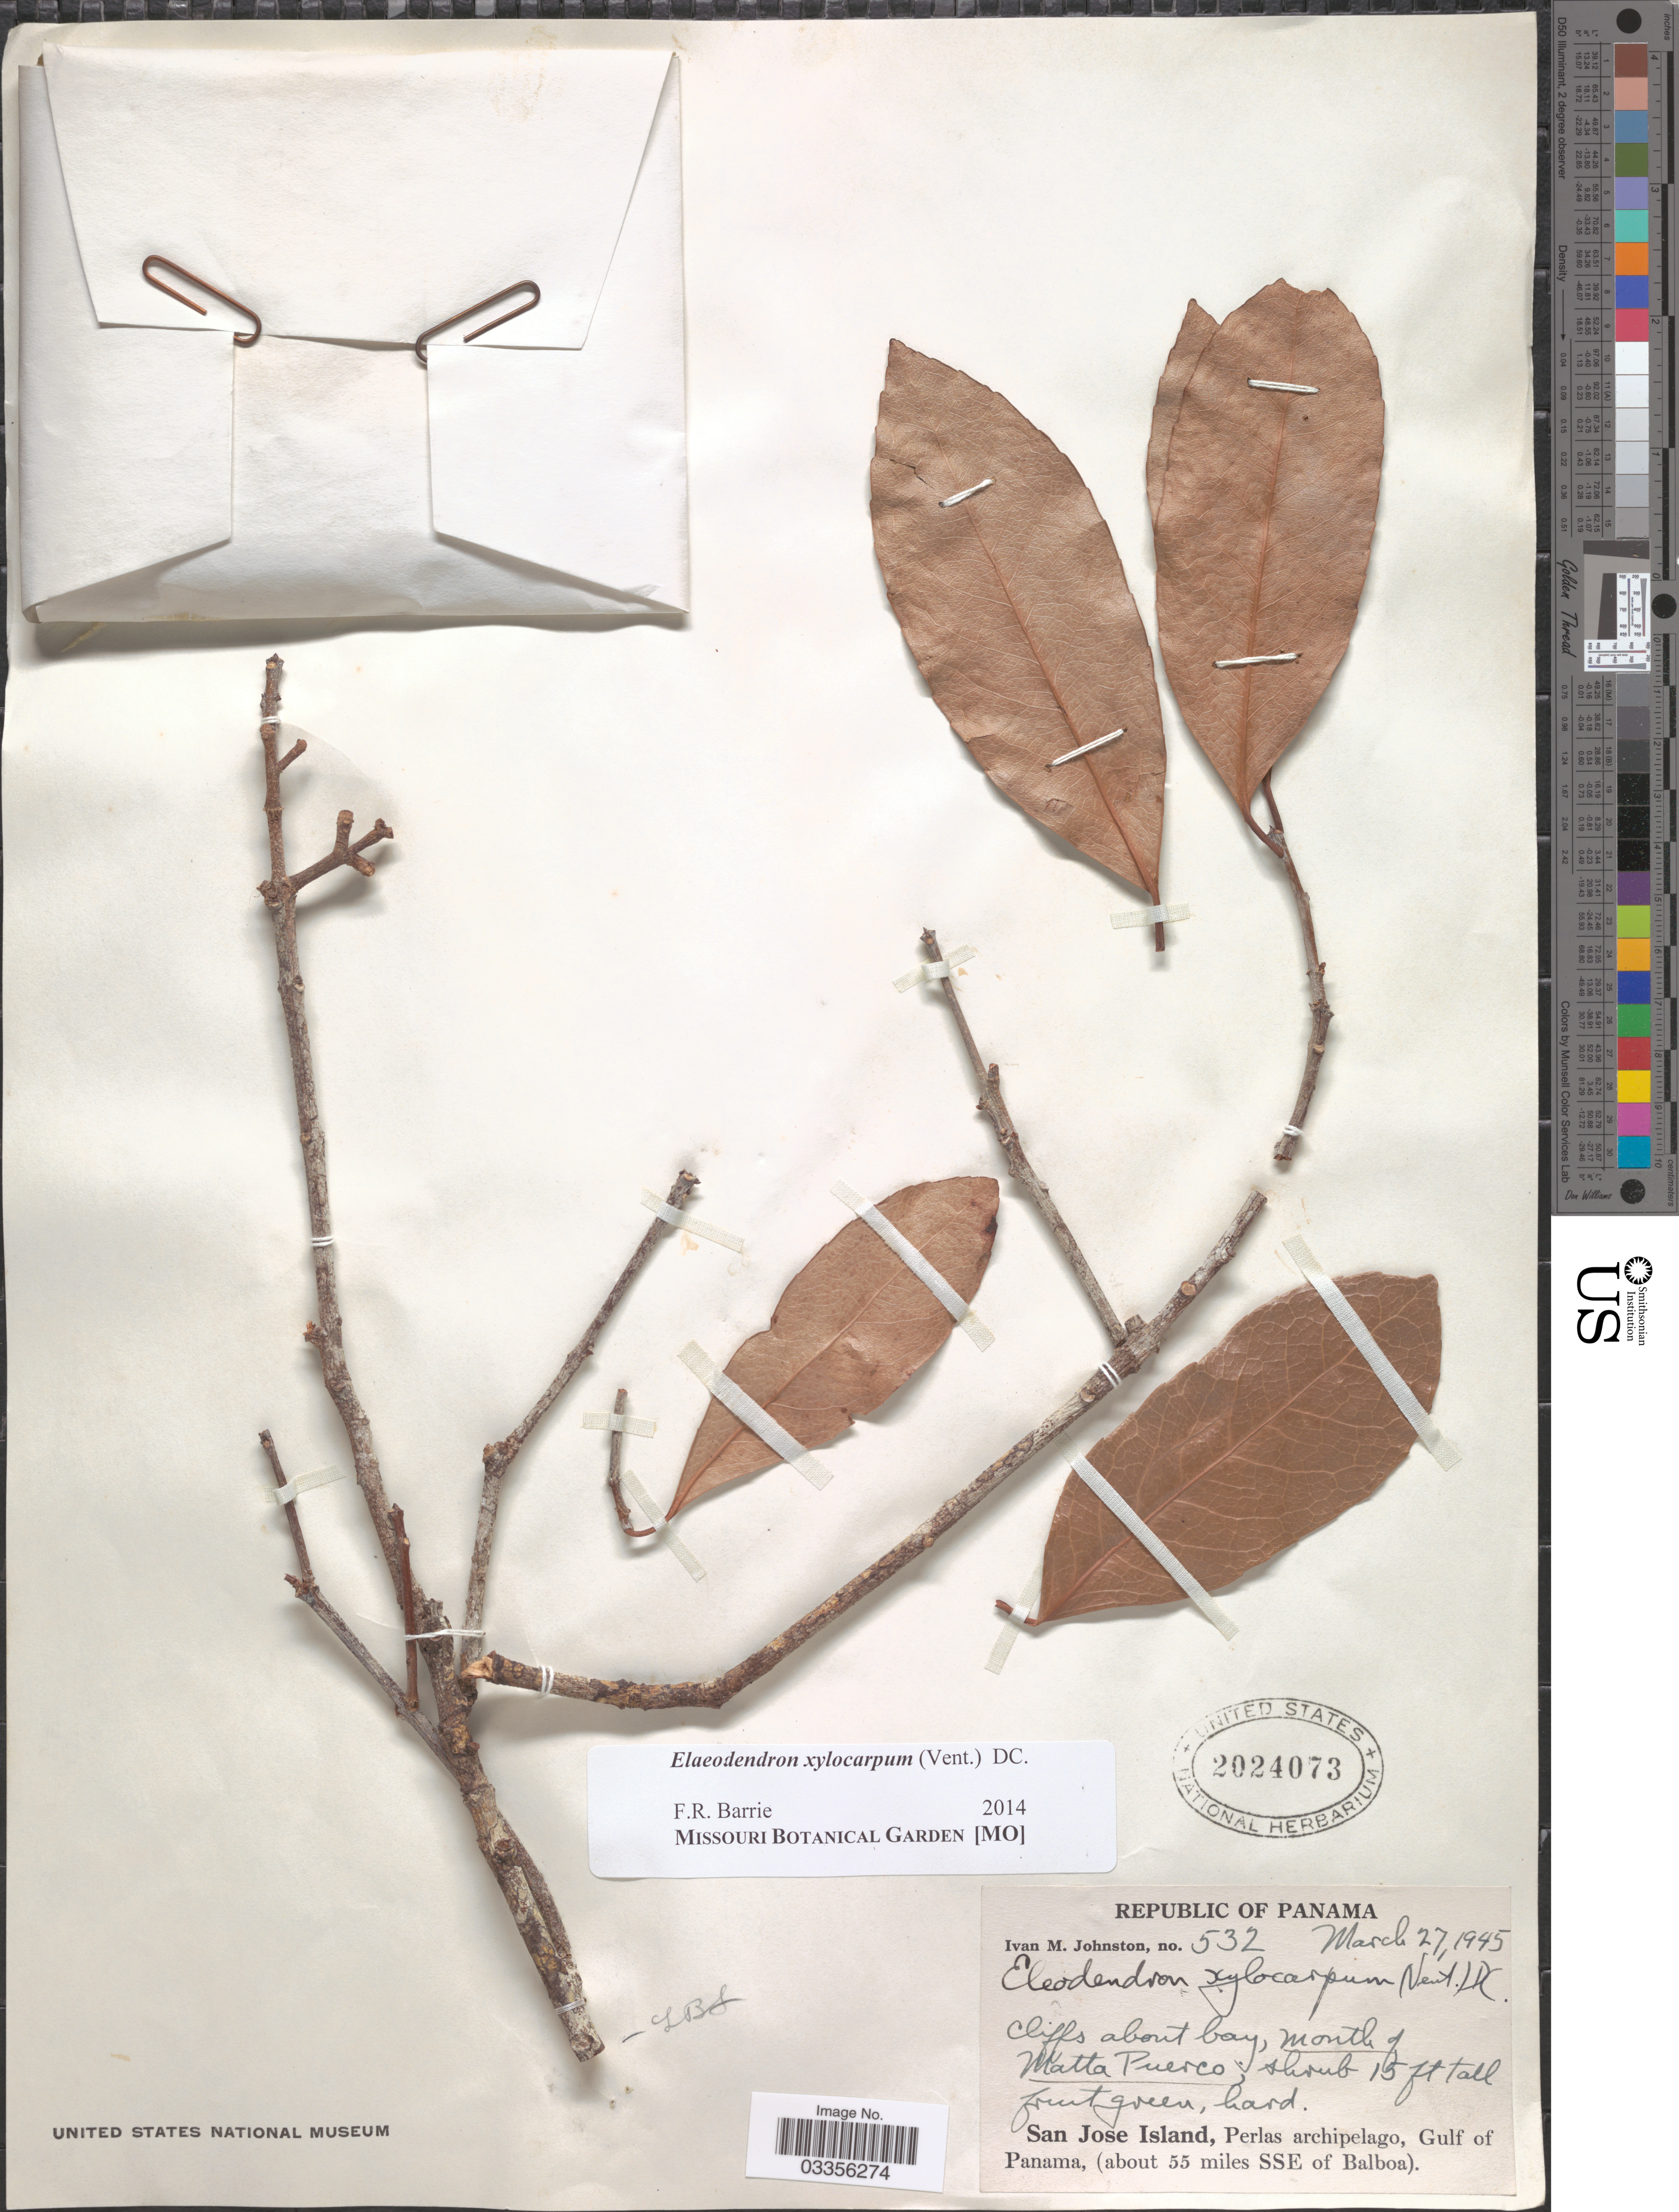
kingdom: Plantae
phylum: Tracheophyta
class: Magnoliopsida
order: Celastrales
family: Celastraceae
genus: Elaeodendron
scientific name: Elaeodendron xylocarpum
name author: (Vent.) DC.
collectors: I.M. Johnston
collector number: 532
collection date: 1945-03-27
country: Panama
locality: Mouth of Matta Puerco. San Jose Island, Perlas archipelago, Gulf of Panama, (about 55 miles SSE of Balboa).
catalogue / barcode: US 2024073